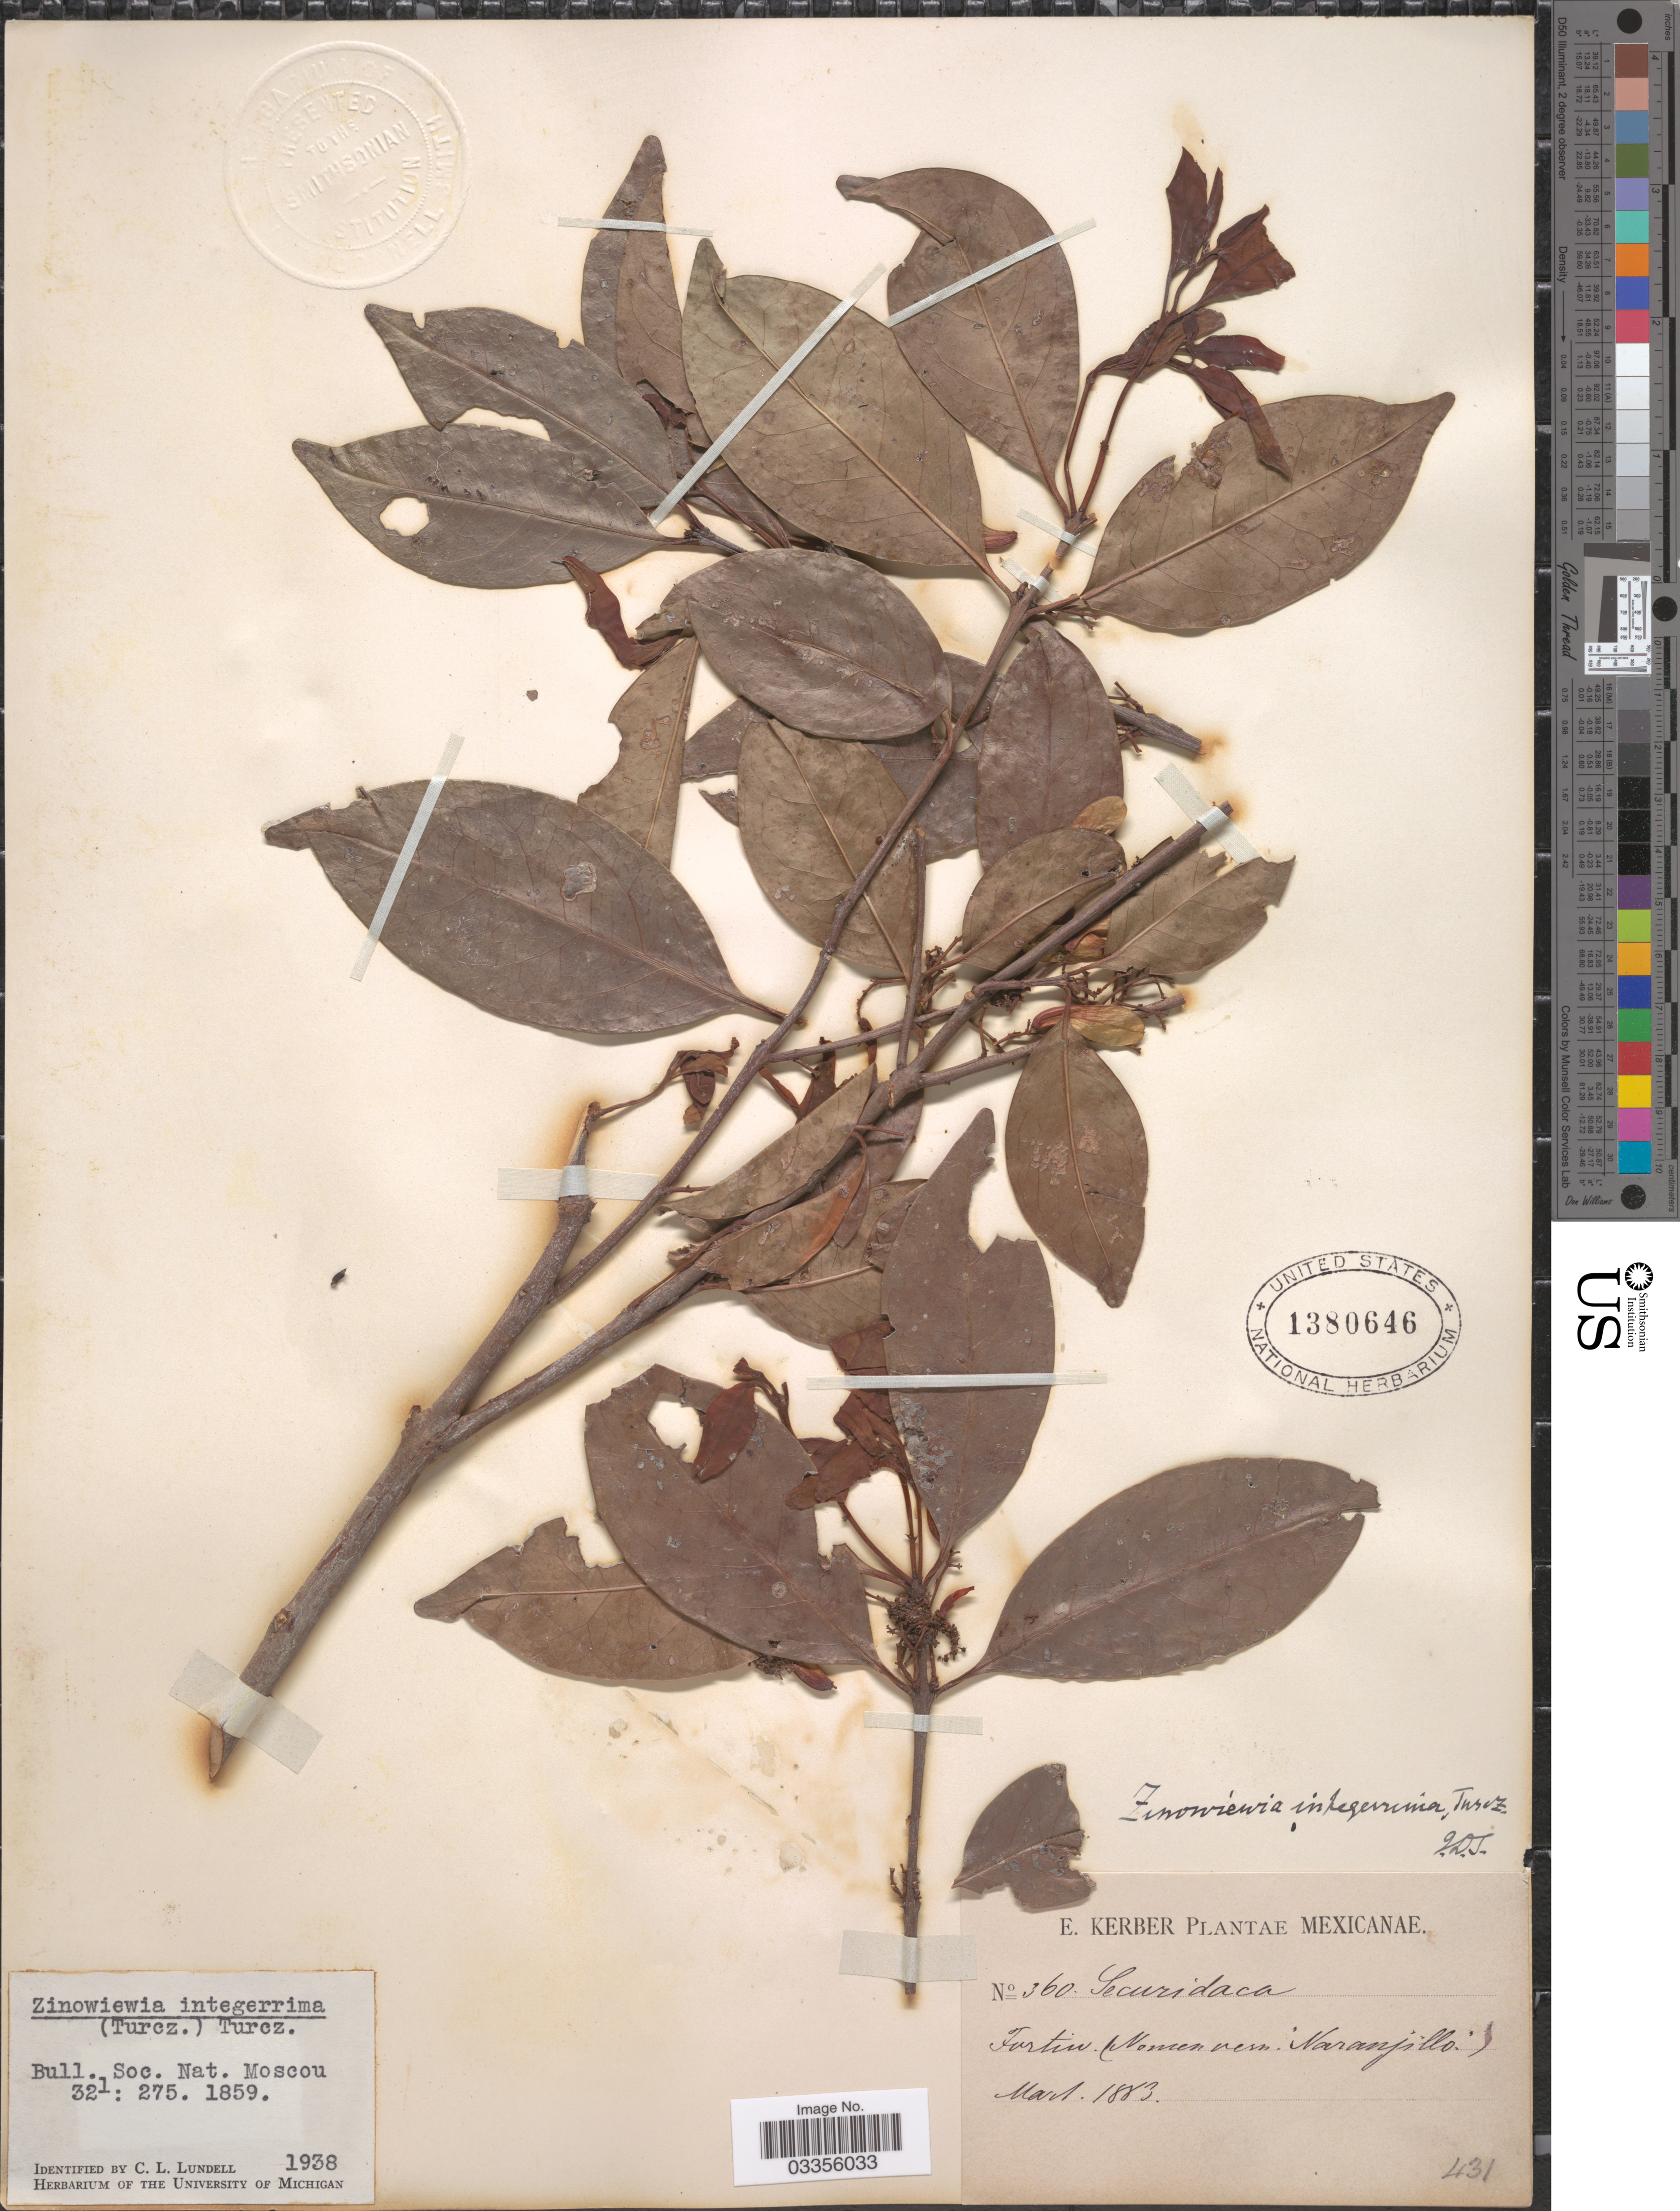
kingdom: Plantae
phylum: Tracheophyta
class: Magnoliopsida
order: Celastrales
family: Celastraceae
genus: Zinowiewia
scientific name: Zinowiewia integerrima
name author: (Turcz.) Turcz.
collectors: E. Kerber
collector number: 360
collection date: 1883-03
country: Mexico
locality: Fortin (Nomen ver. Naranjillo.). [unsure placement]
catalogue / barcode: US 1380646